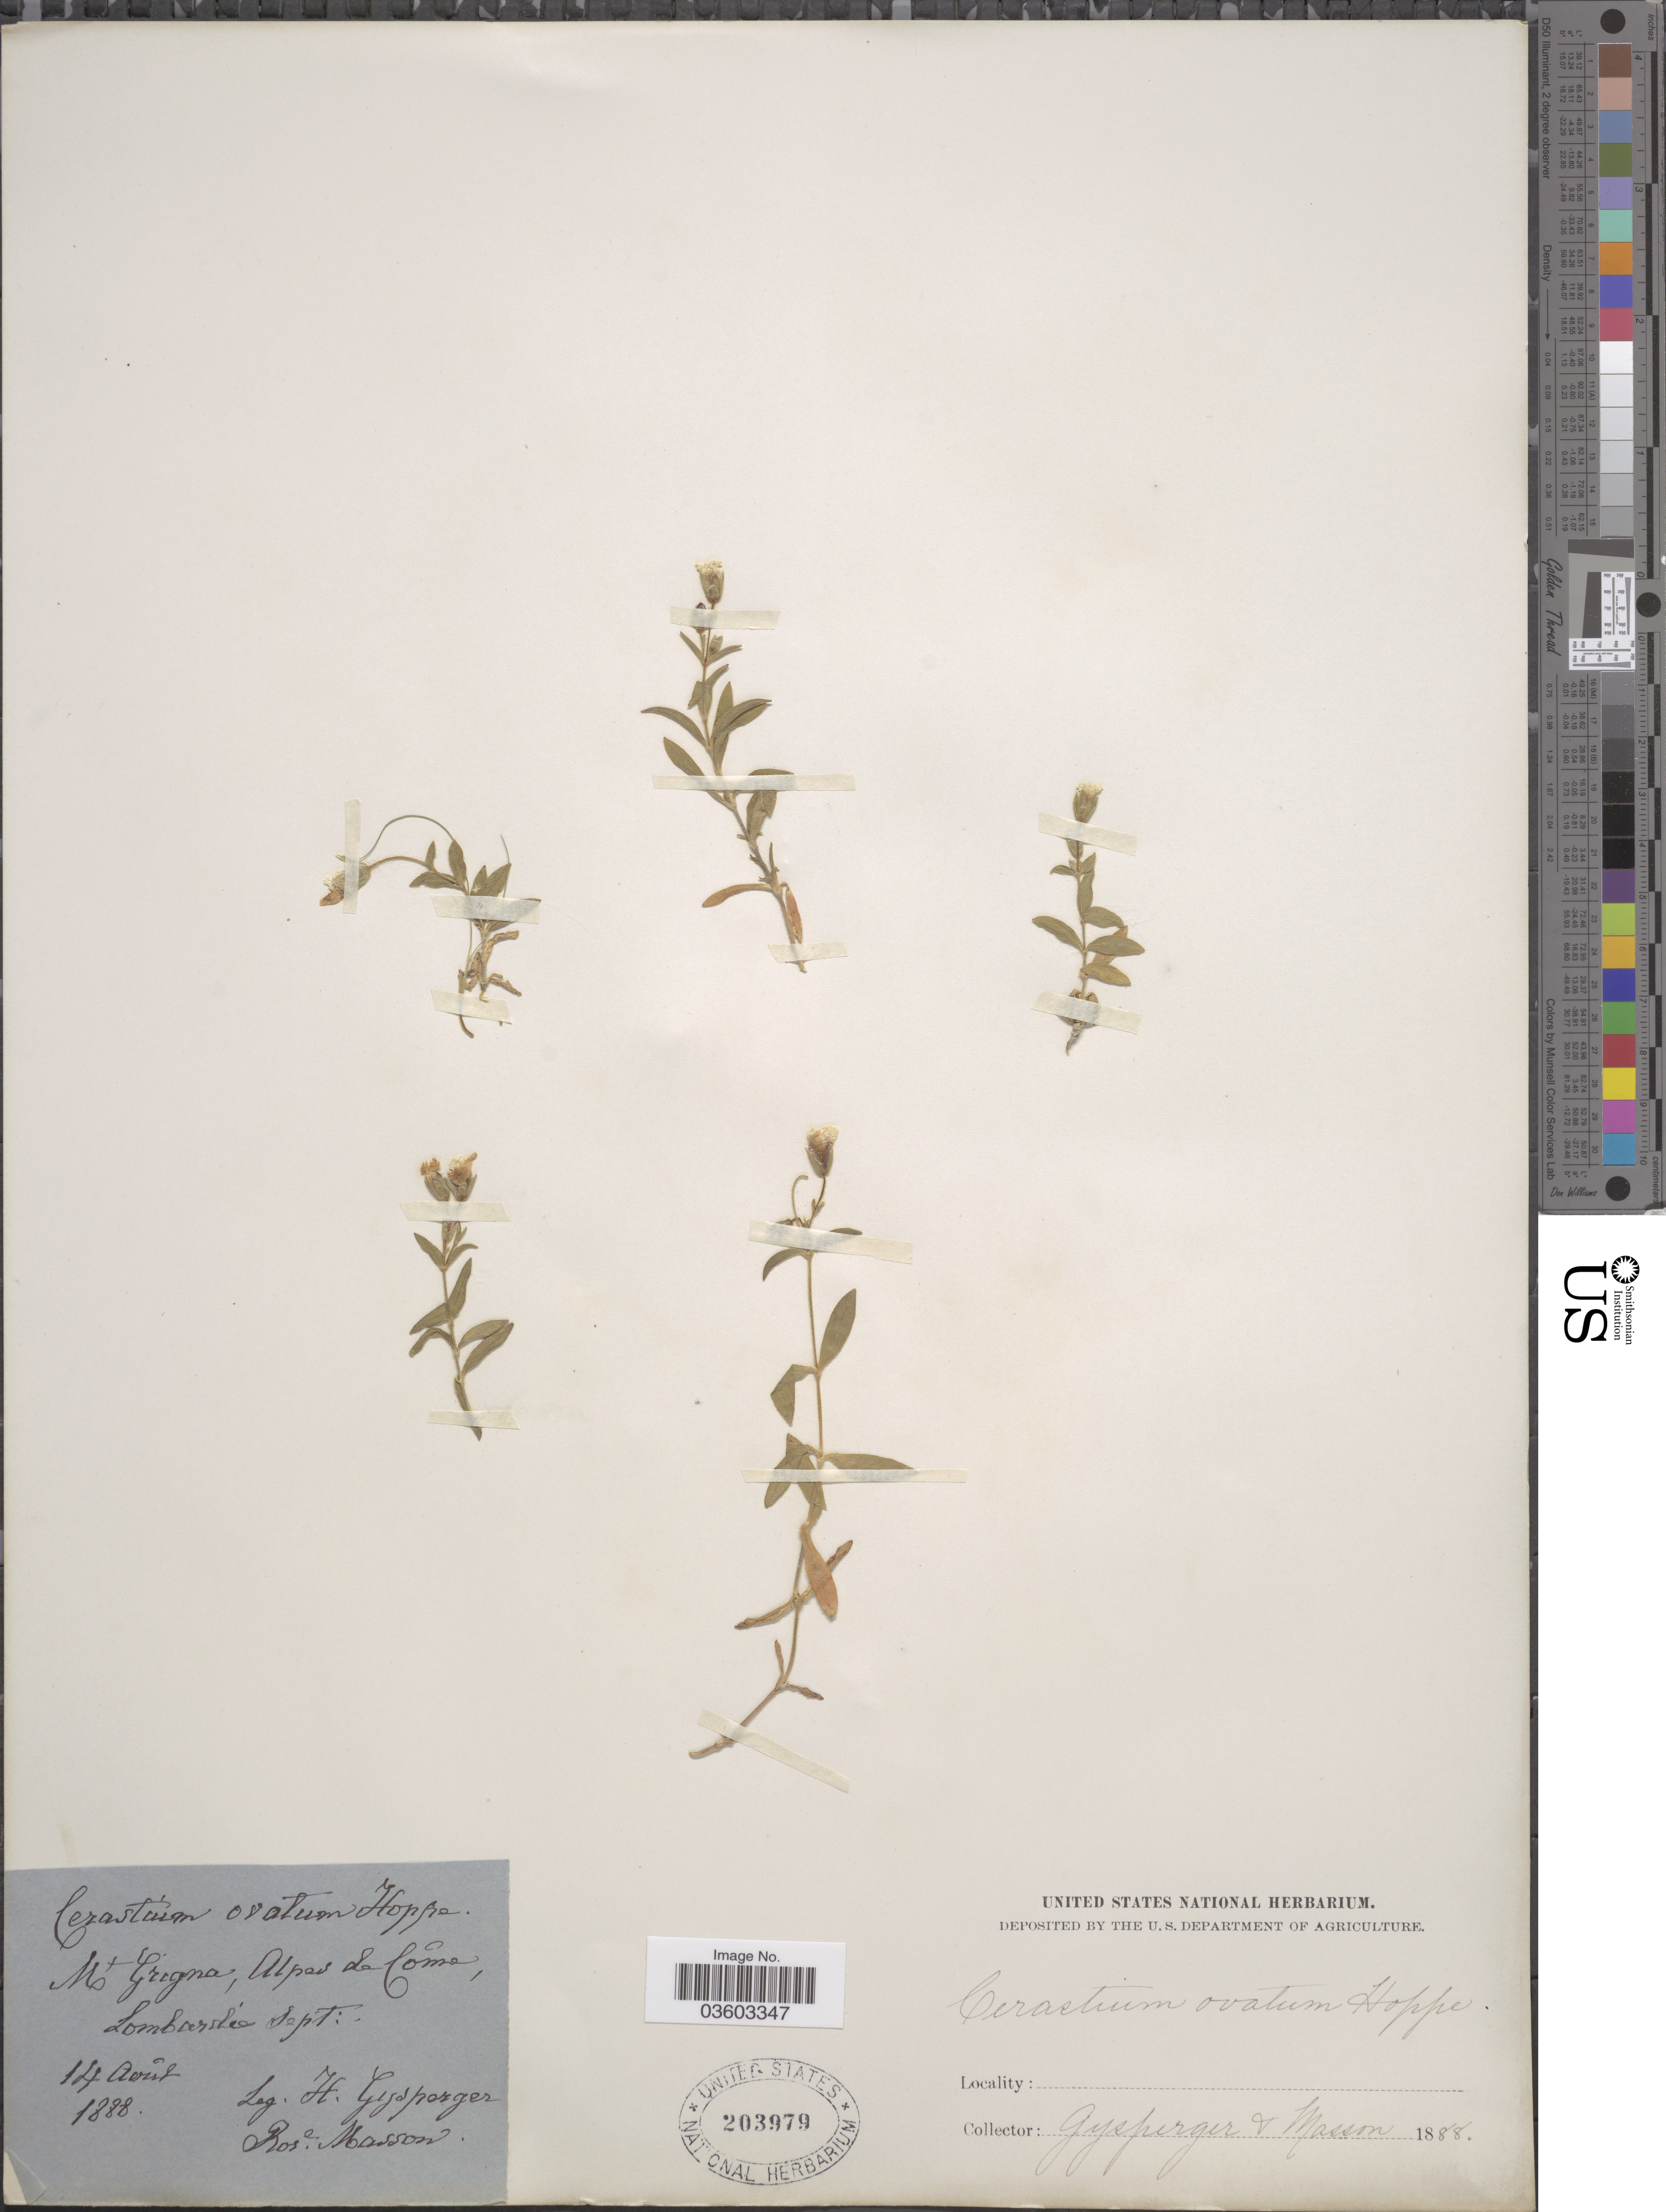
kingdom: Plantae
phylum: Tracheophyta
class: Magnoliopsida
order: Caryophyllales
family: Caryophyllaceae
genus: Cerastium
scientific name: Cerastium ovatum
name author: Hoppe ex Willd.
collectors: H. Gysperger & R. Masson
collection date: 1888-08-14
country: Italy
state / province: Lombardy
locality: Mt Grigna, Alpes de Como Lombardia sept.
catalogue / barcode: US 203979